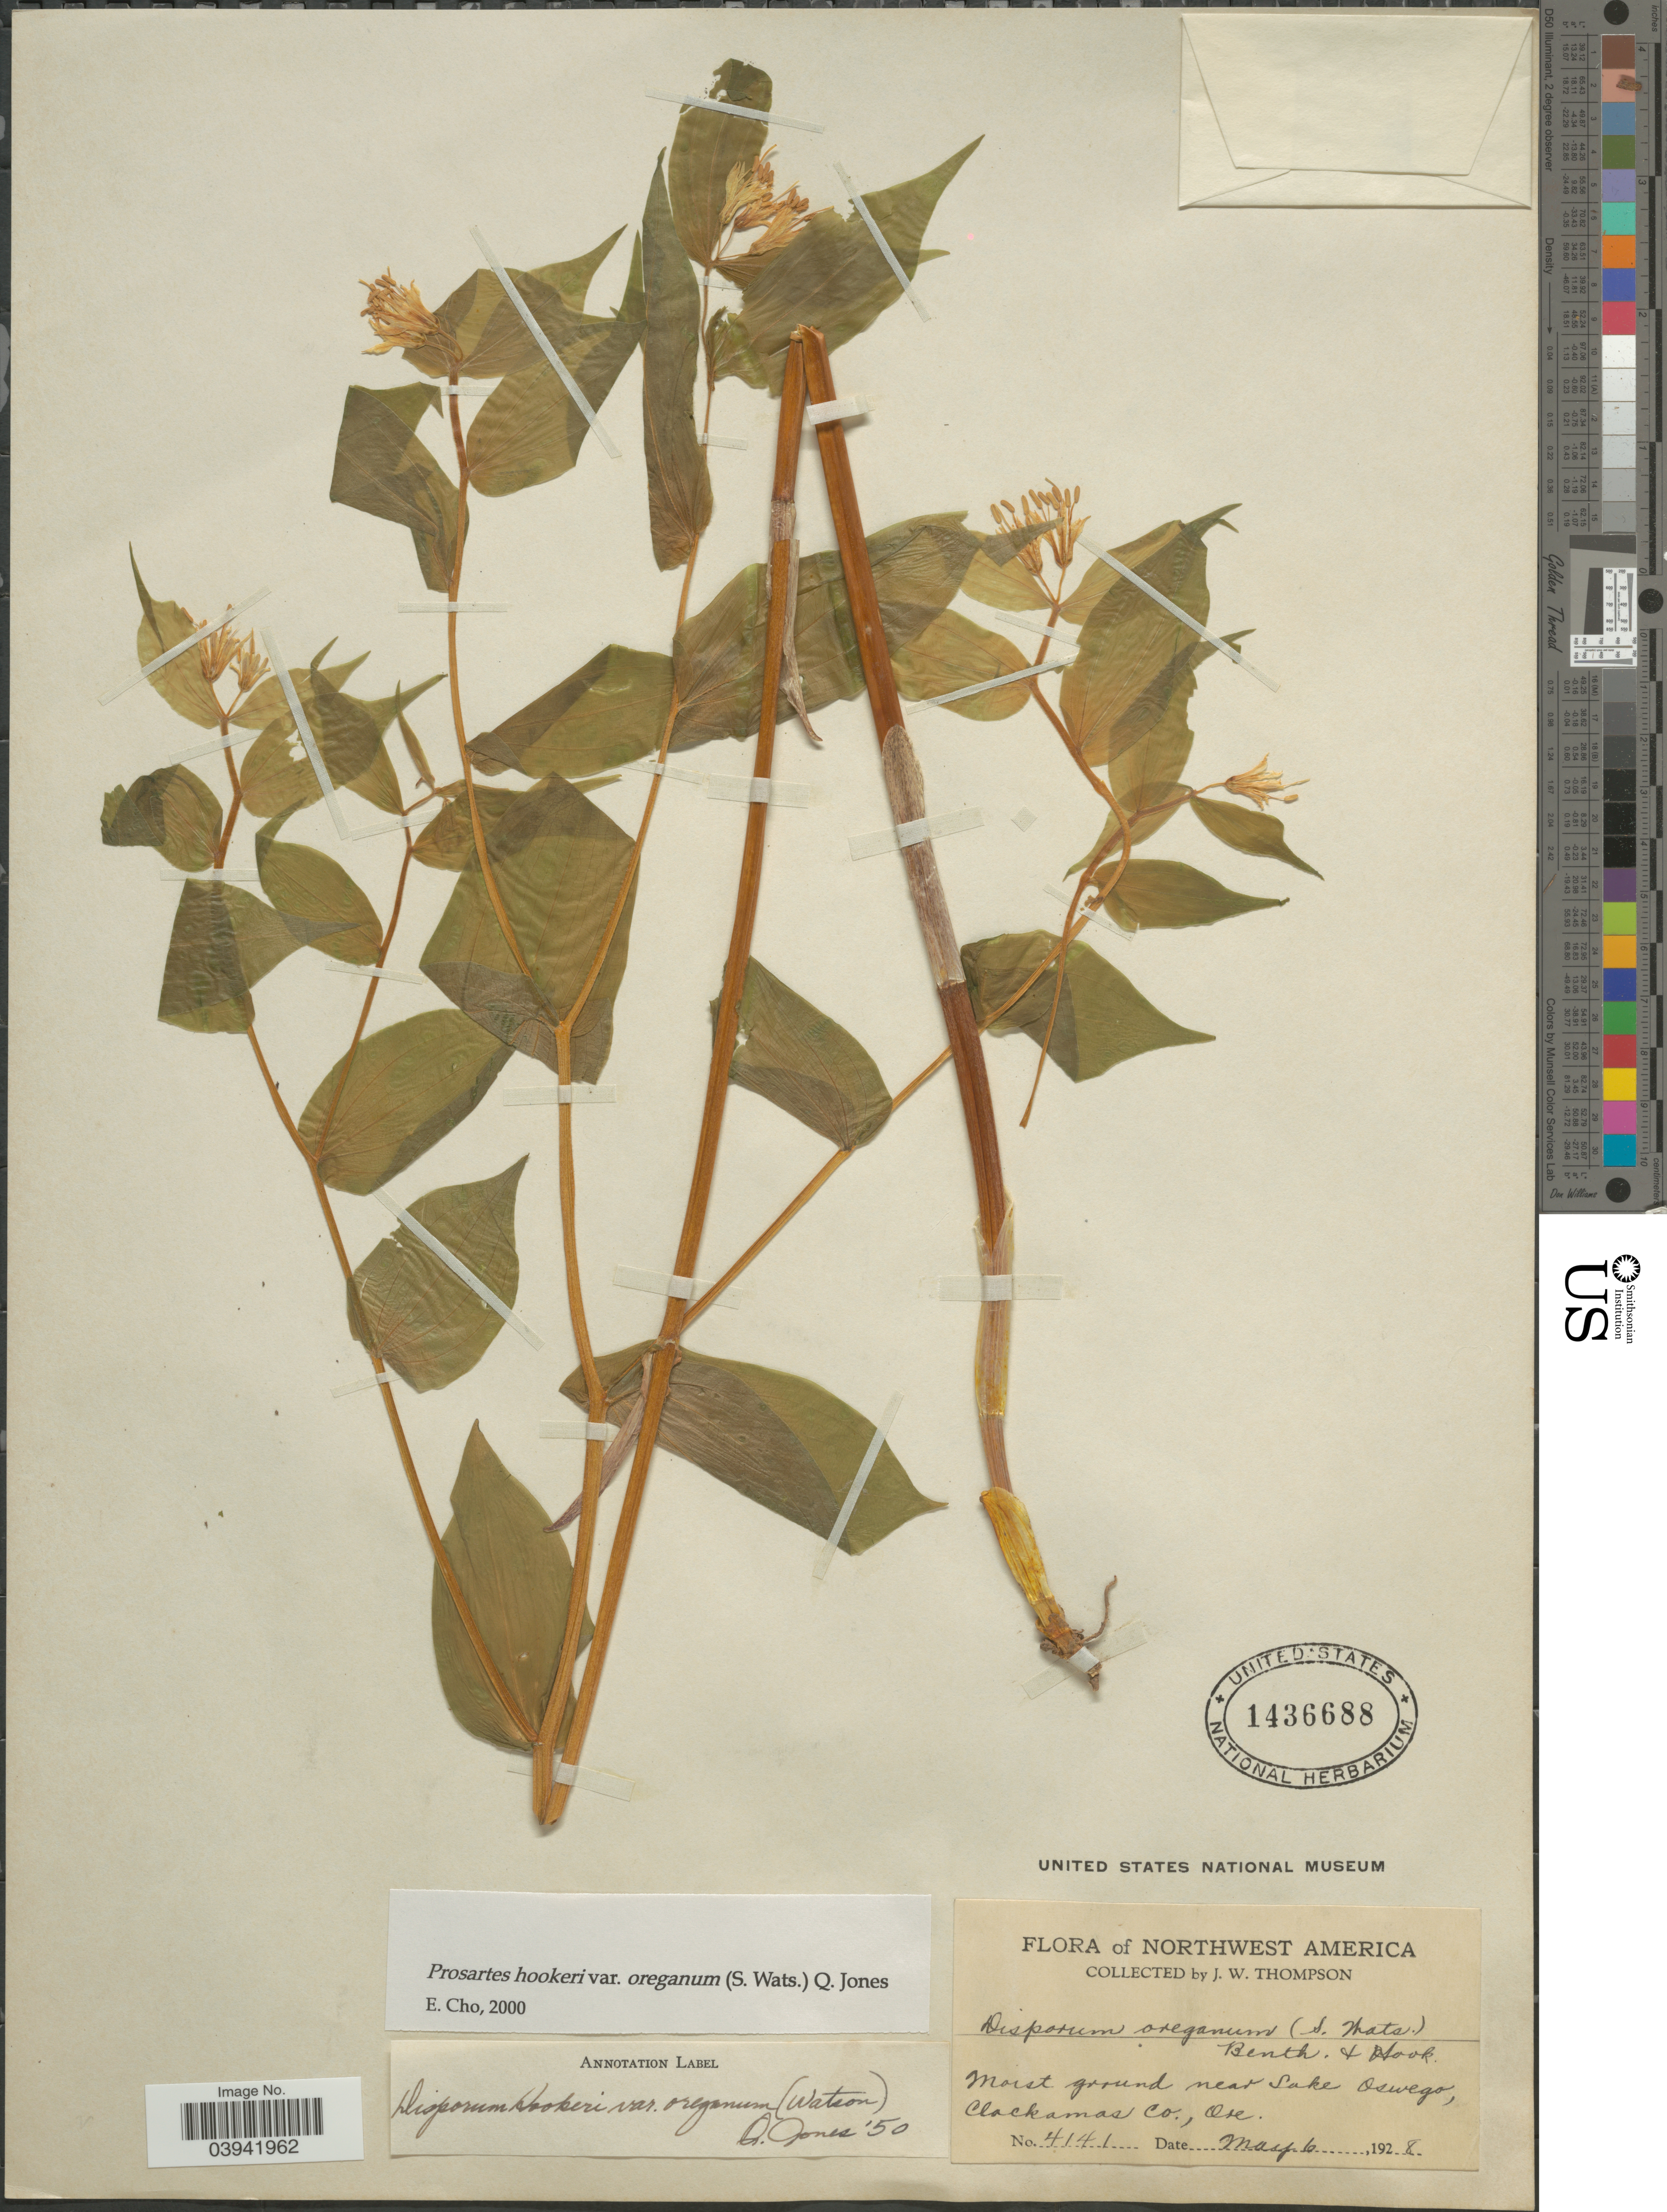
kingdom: Plantae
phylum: Tracheophyta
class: Liliopsida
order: Liliales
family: Liliaceae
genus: Prosartes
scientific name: Prosartes hookeri var. oregana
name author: (S. Watson) Kartesz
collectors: J. Thompson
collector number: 4141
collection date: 1928-05-06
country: United States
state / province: Oregon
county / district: Clackamas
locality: Northwest America. Moist ground near Lake Oswego, Clackamas Co.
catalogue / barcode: US 1436688